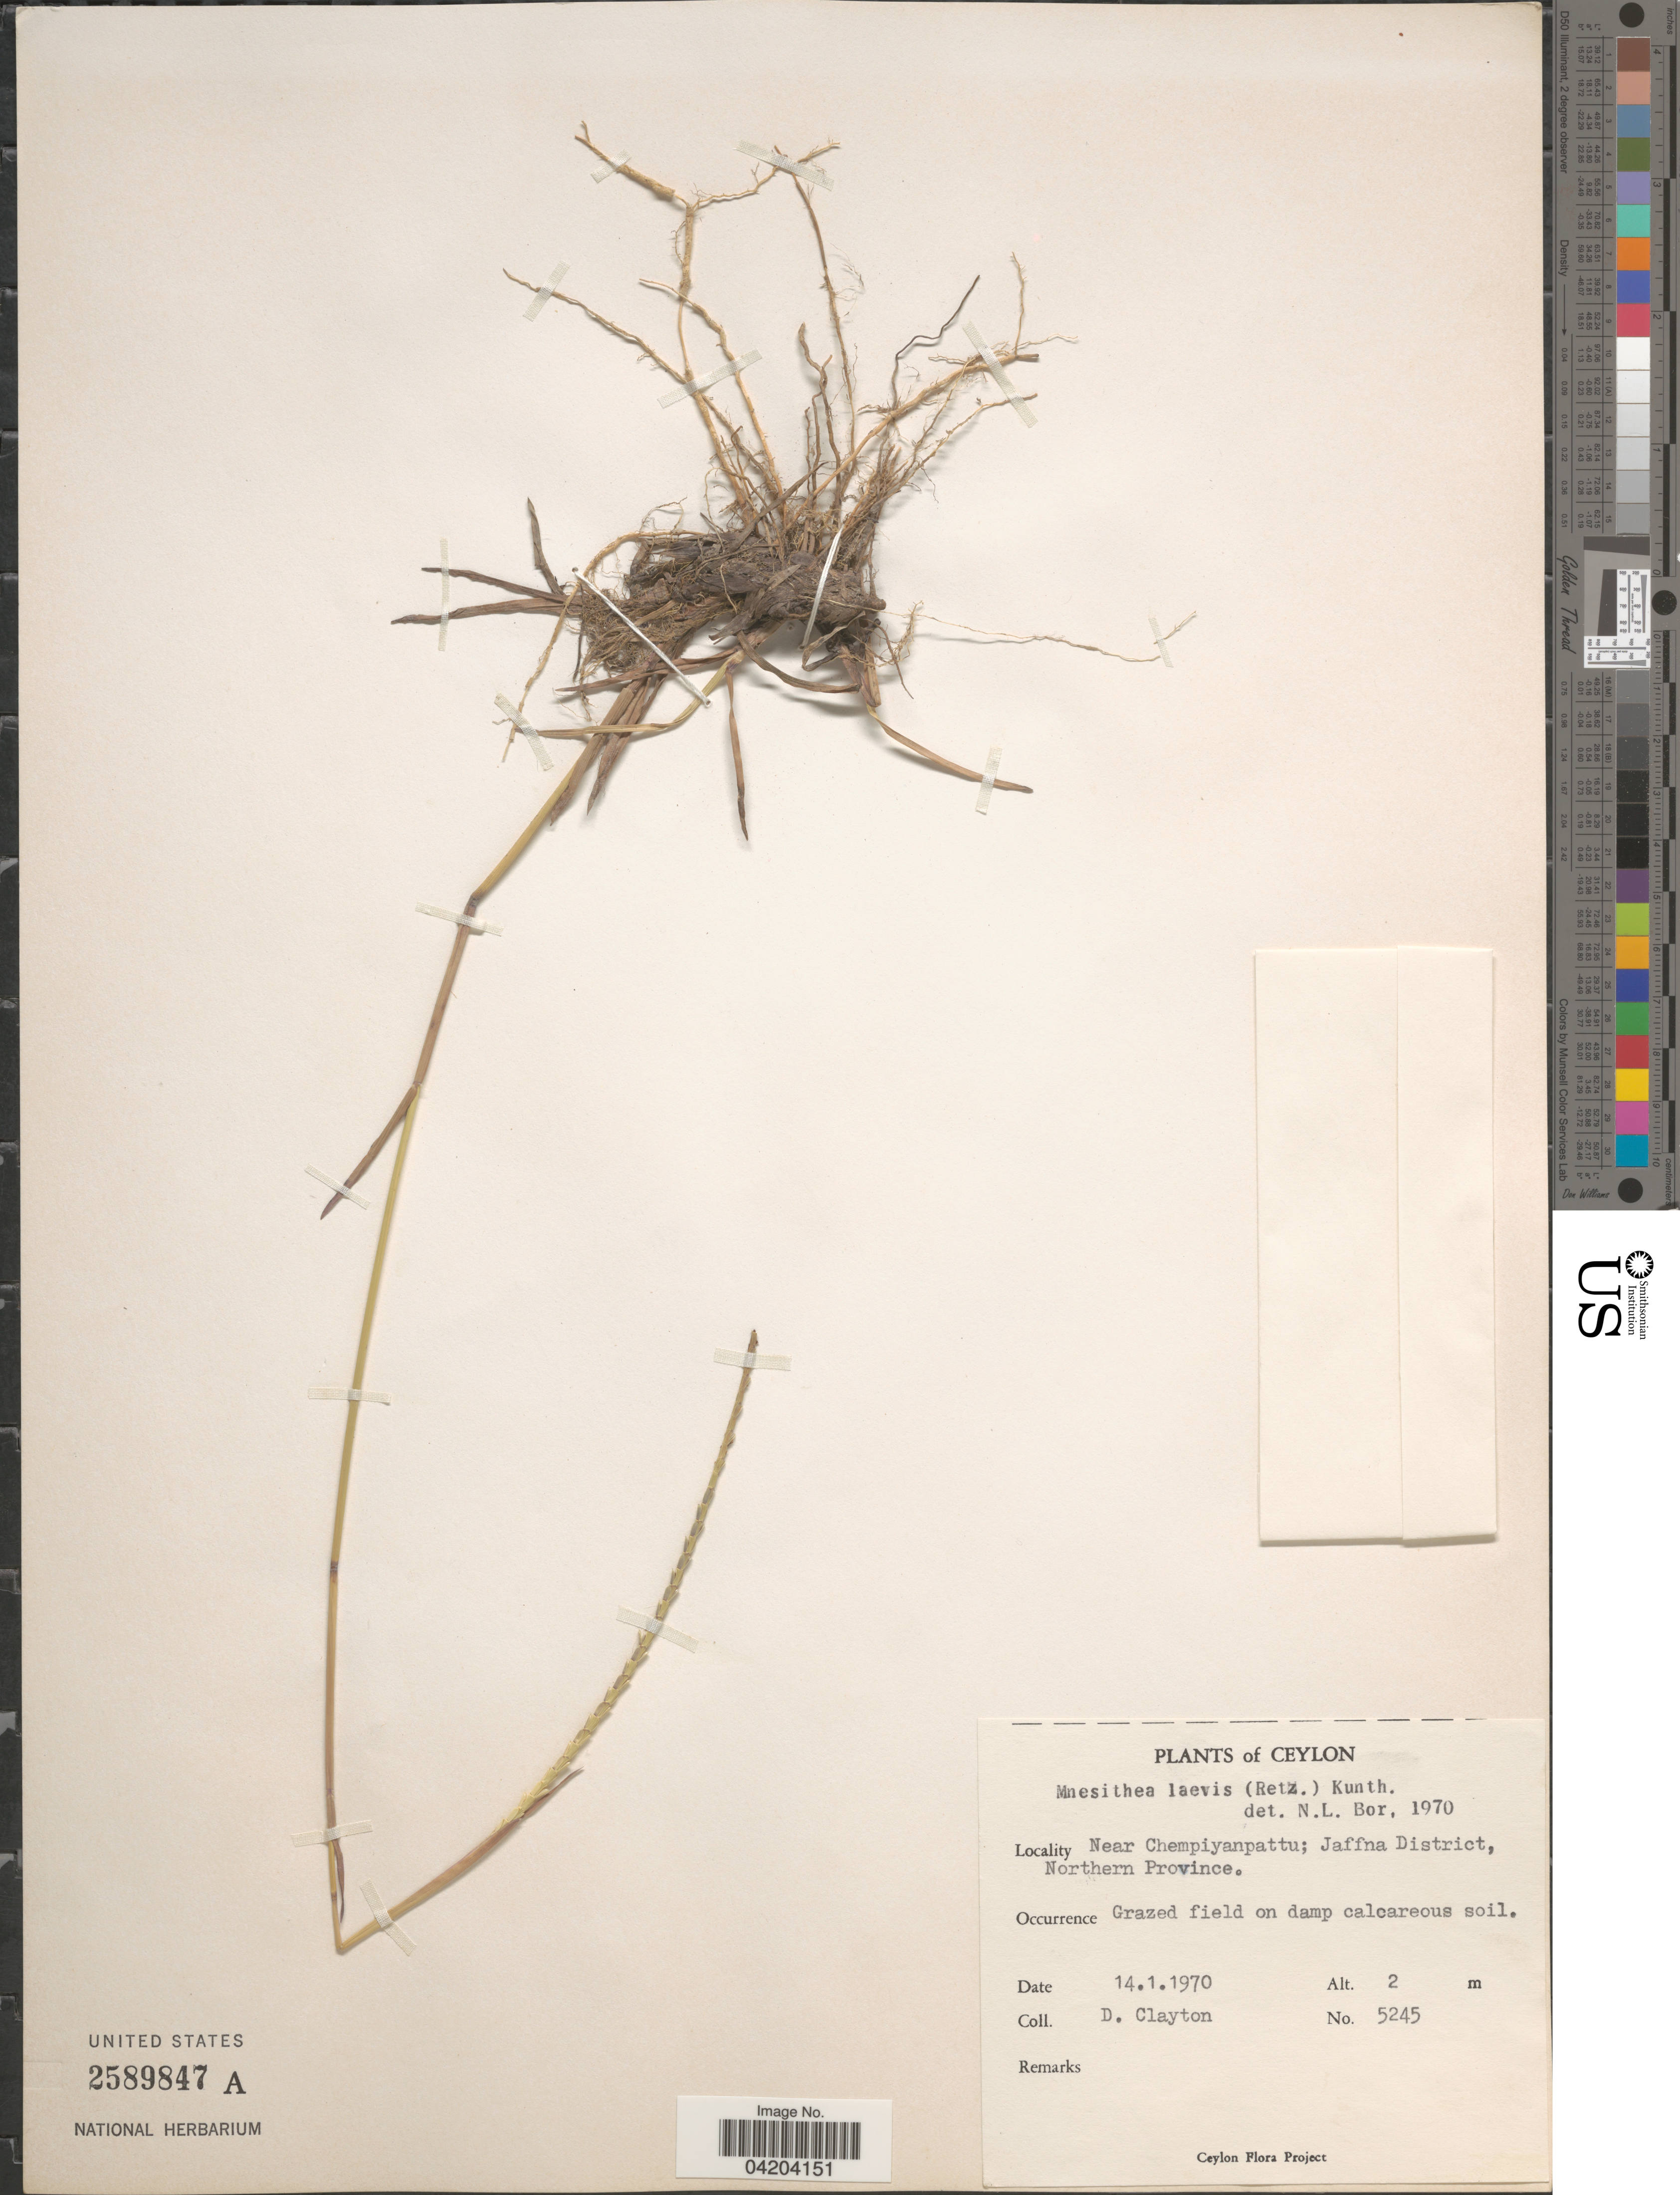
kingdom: Plantae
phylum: Tracheophyta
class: Liliopsida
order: Poales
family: Poaceae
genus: Mnesithea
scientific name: Mnesithea laevis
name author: (Retz.) Kunth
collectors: D. Clayton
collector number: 5245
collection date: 1970-01-14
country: Sri Lanka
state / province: Northern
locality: Ceylon. Near Chempiyanpattu; Jaffna District.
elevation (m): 2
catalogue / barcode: US 2589847A